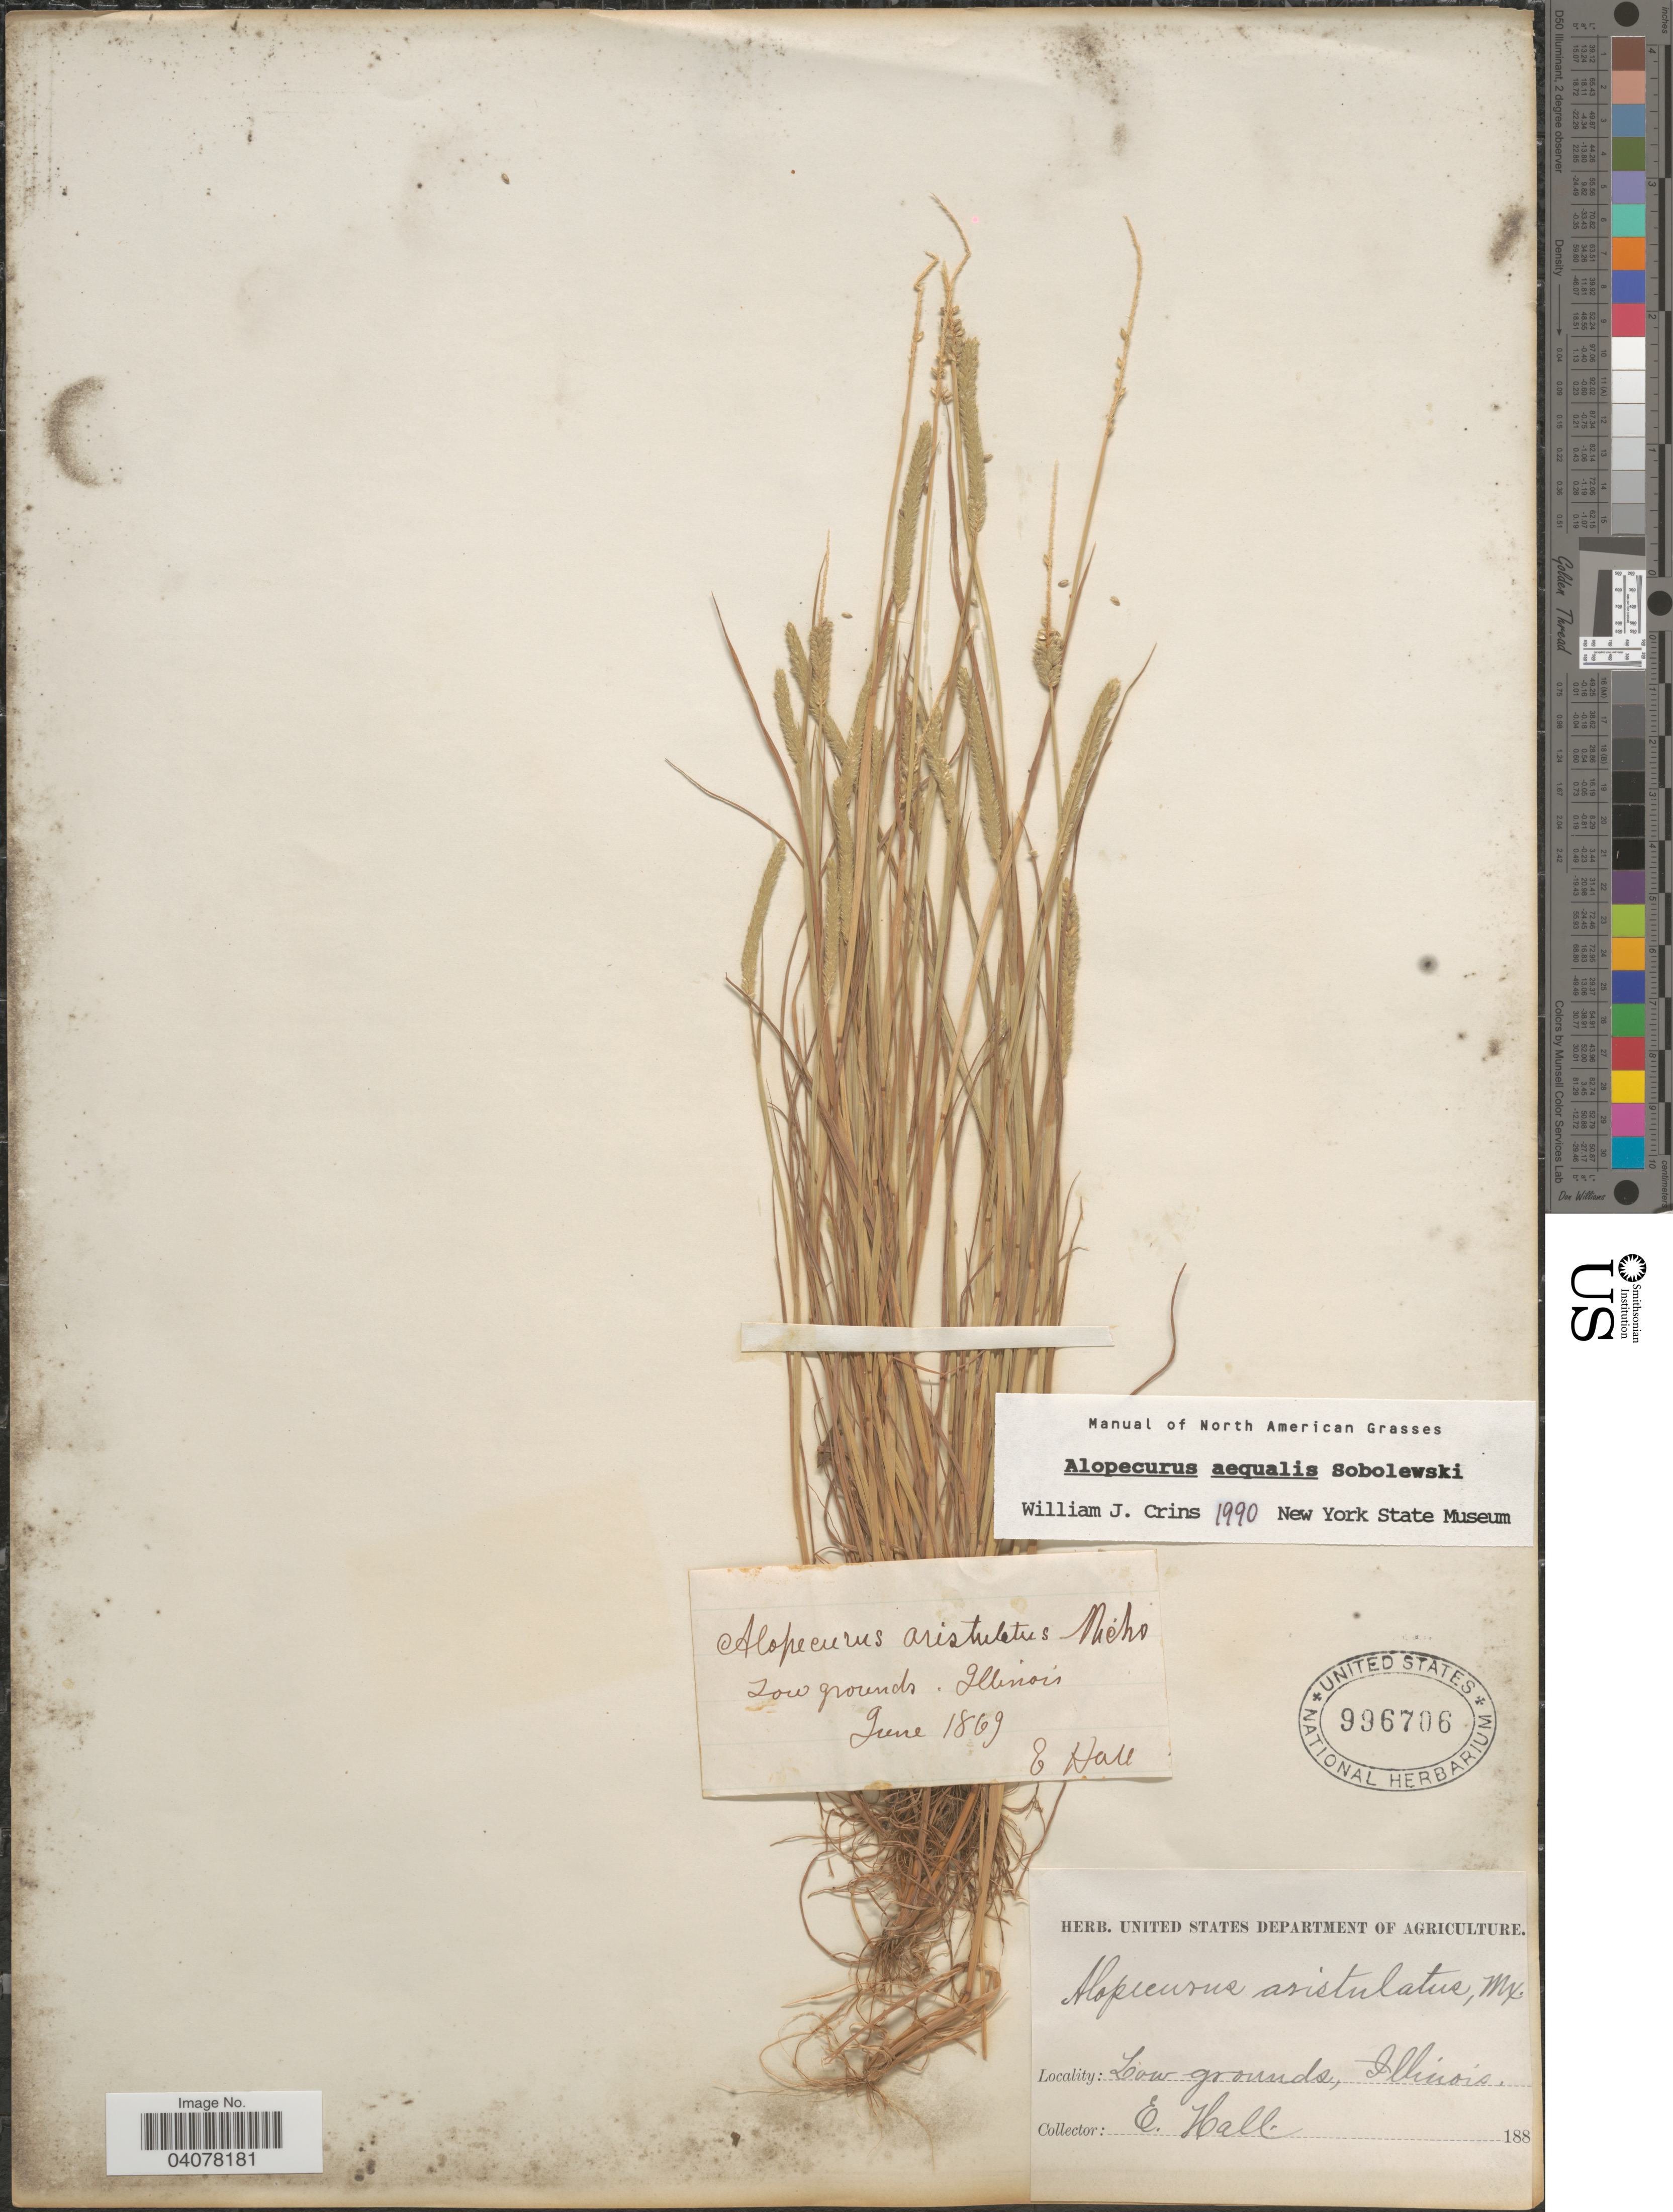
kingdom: Plantae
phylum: Tracheophyta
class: Liliopsida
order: Poales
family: Poaceae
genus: Alopecurus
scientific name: Alopecurus aequalis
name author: Sobol.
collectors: E. Hall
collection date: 1869-06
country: United States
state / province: Illinois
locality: Low grounds.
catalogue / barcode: US 996706